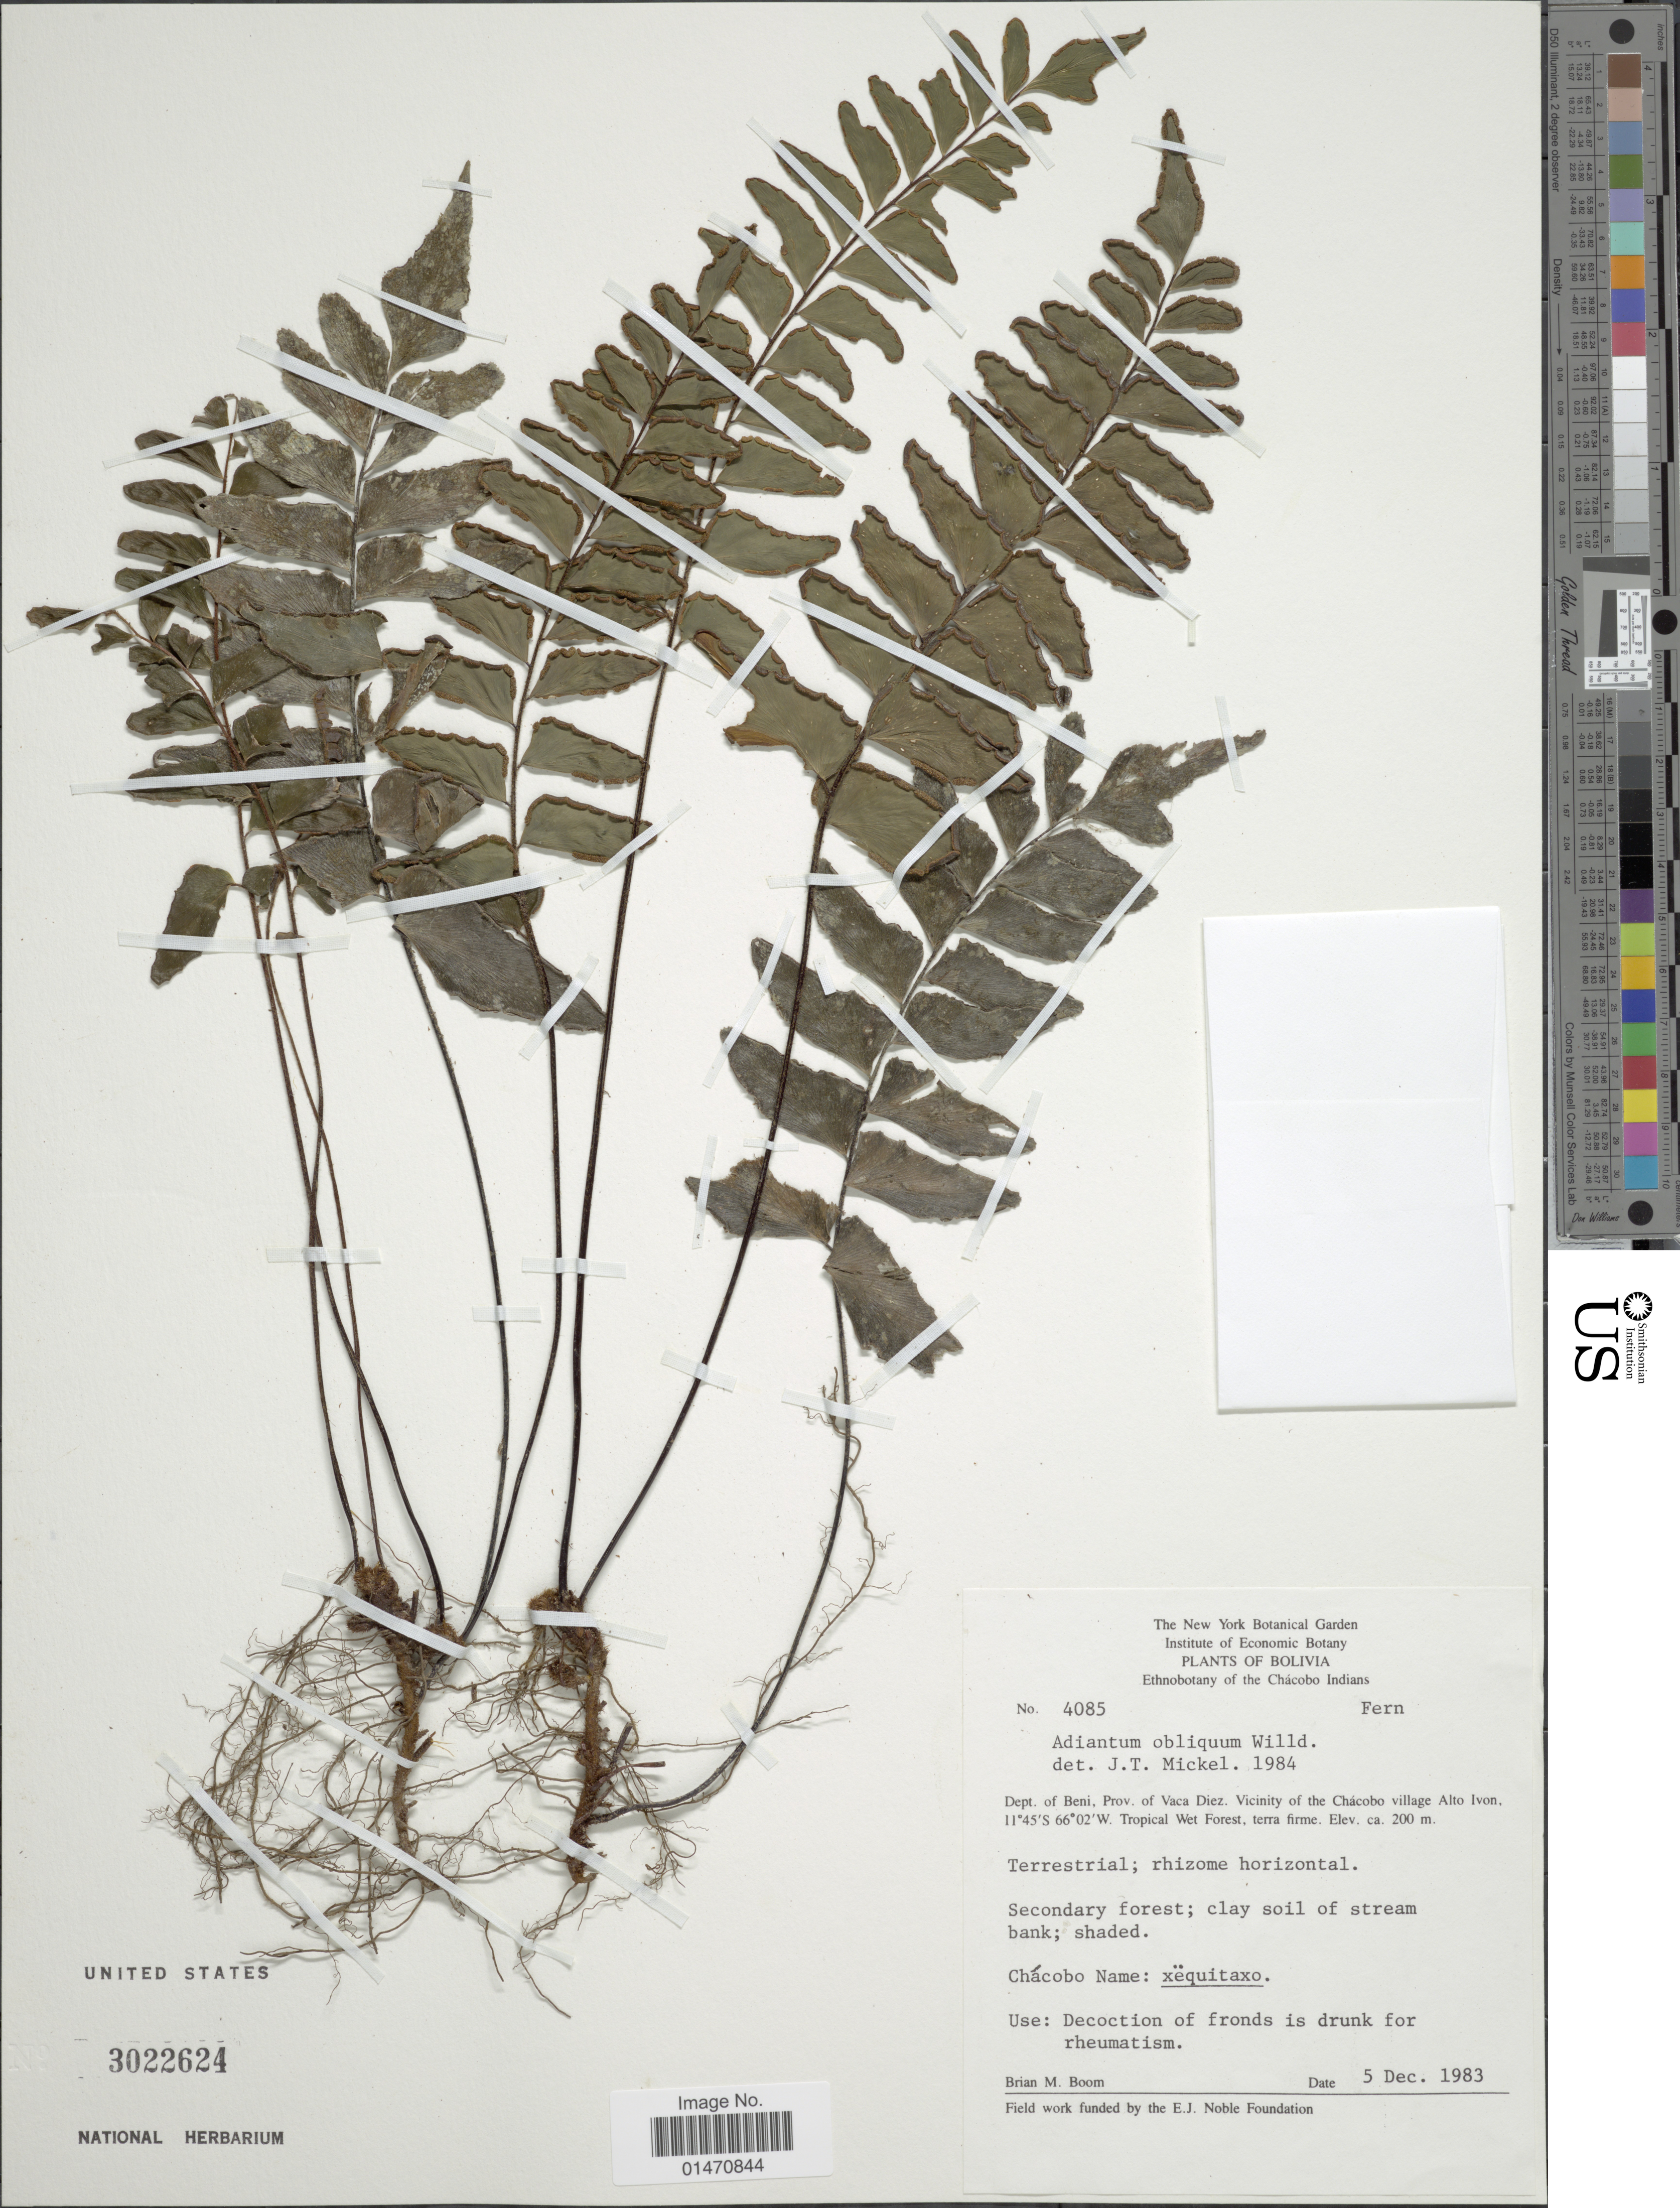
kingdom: Plantae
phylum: Tracheophyta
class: Polypodiopsida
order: Polypodiales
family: Pteridaceae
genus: Adiantum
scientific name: Adiantum obliquum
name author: Willd.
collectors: B. M. Boom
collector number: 4085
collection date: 1983-12-05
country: Bolivia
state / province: Beni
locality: Dept. Beni, prov. of Vaca Diez, vicinity of the Chácobo village Alto Ivon, tropical west forest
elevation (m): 200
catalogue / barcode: US 3022624